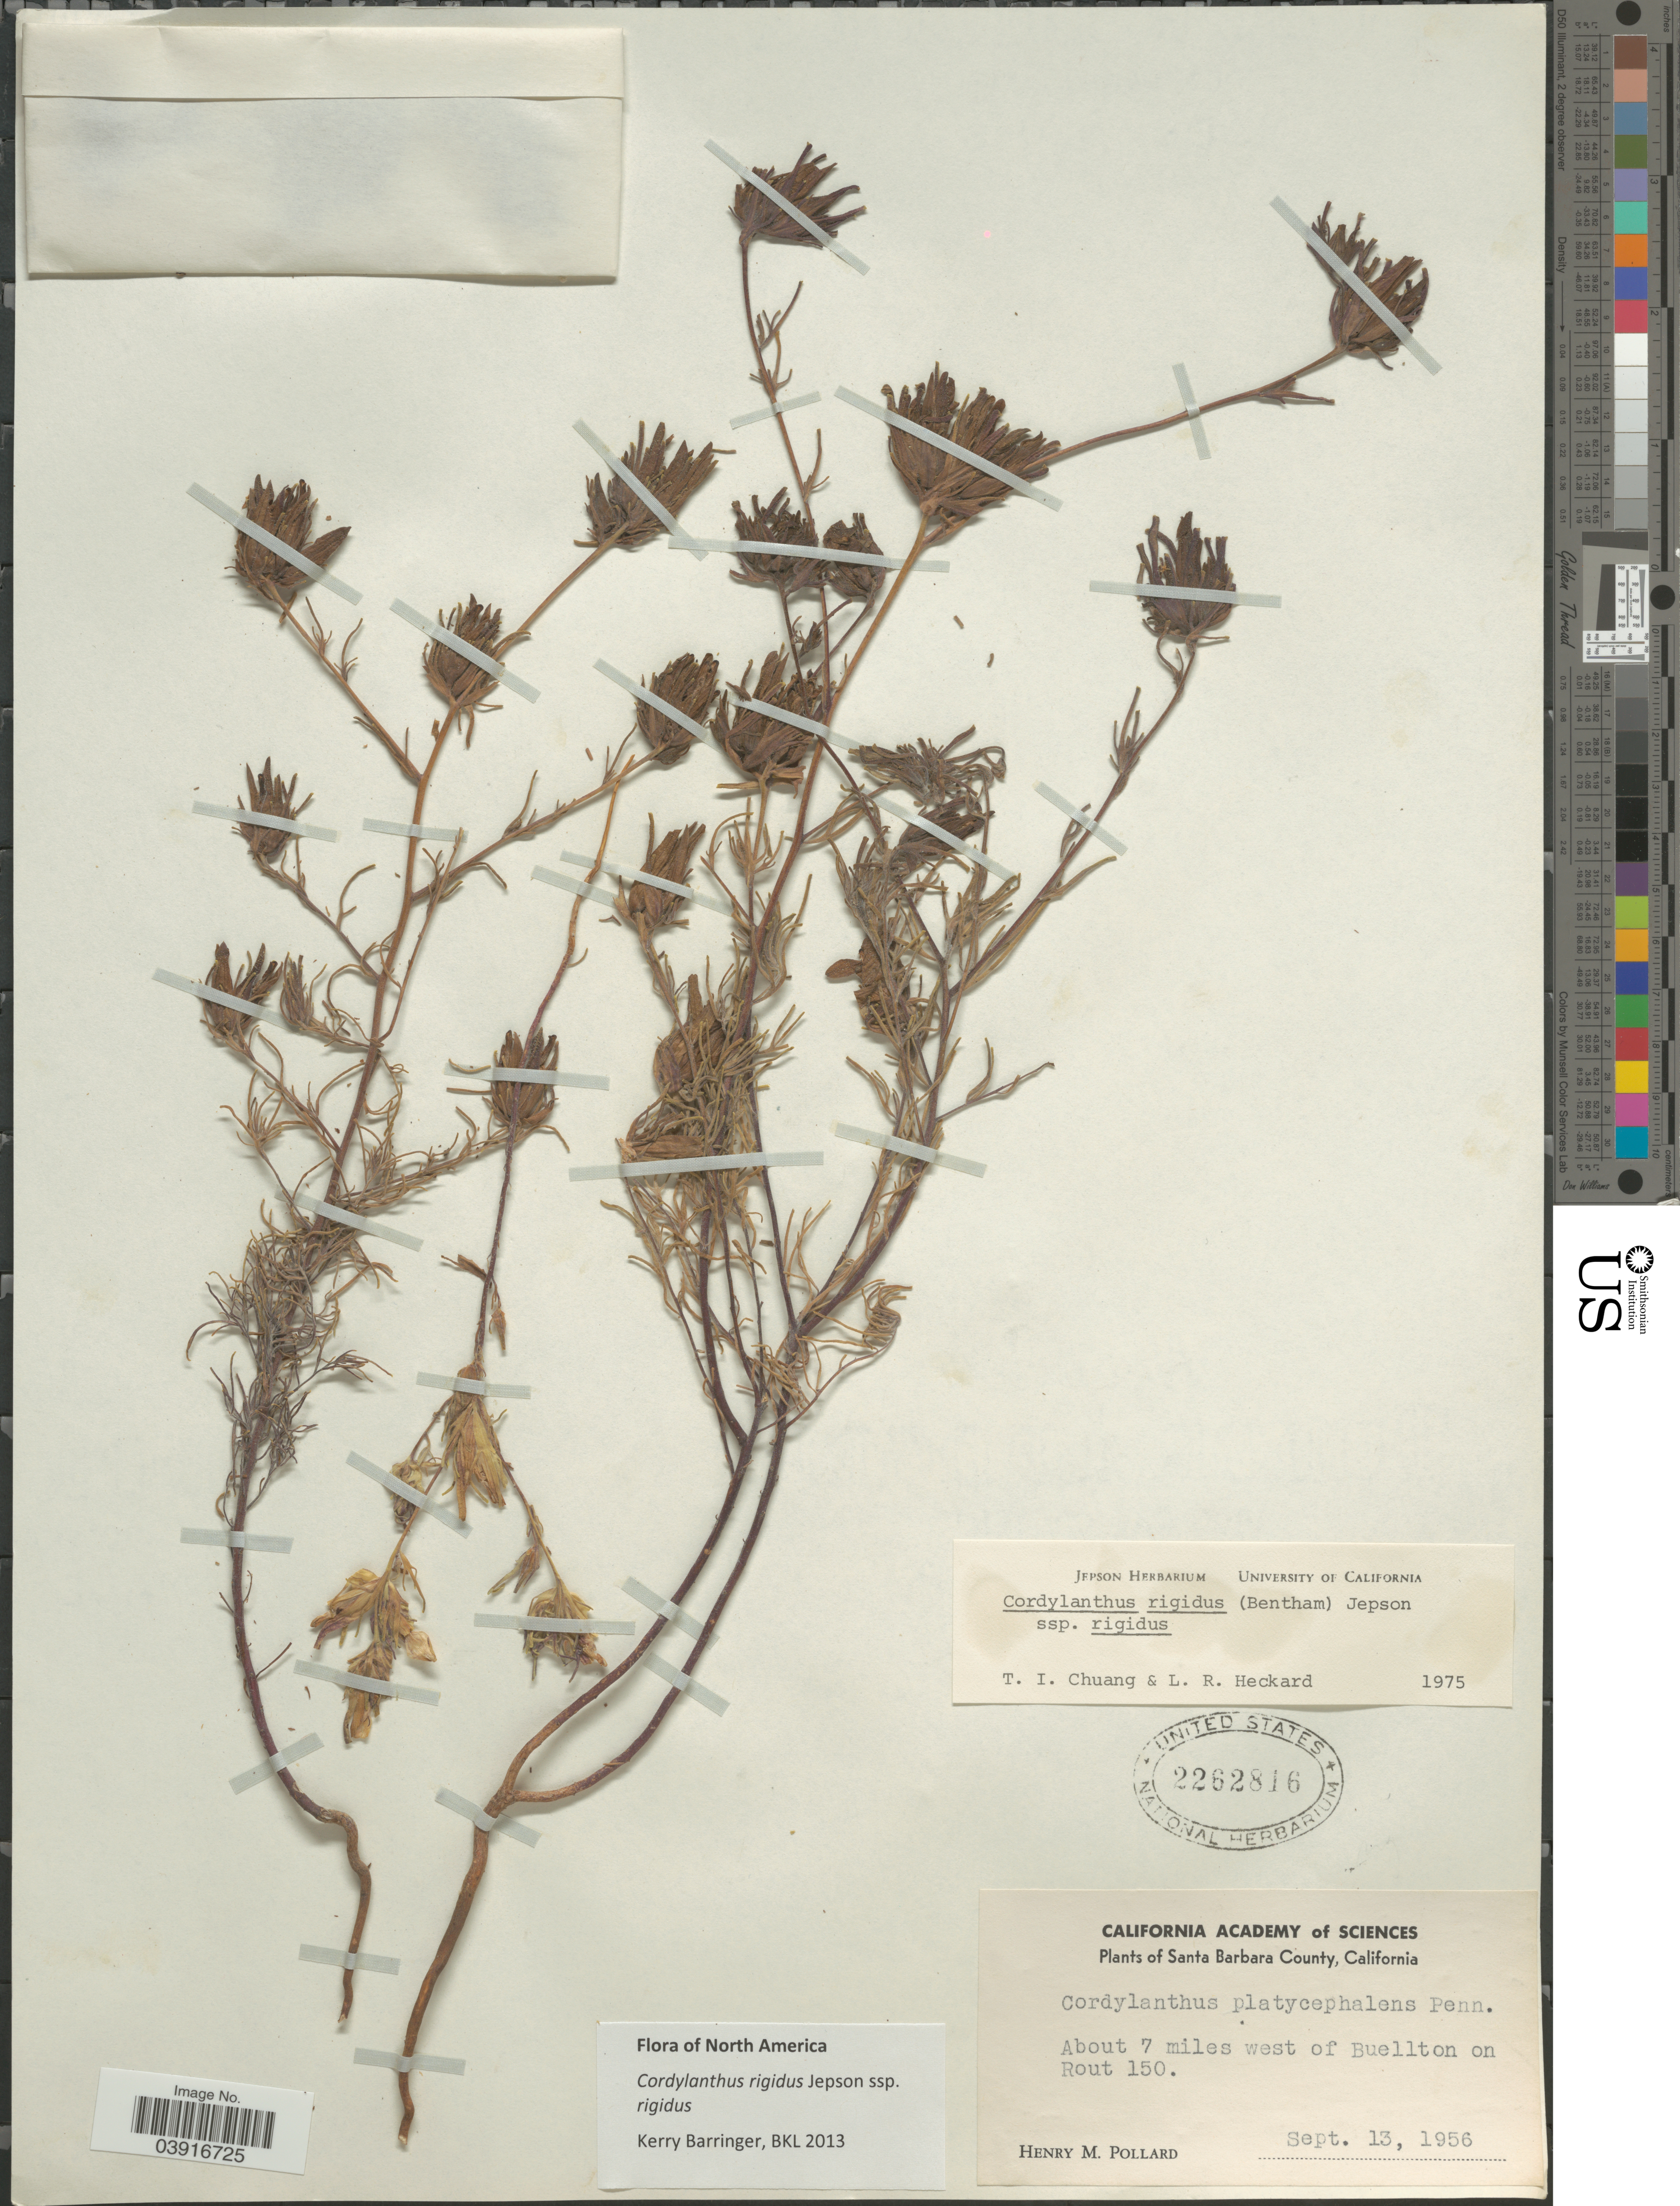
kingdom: Plantae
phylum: Tracheophyta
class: Magnoliopsida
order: Lamiales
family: Orobanchaceae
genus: Cordylanthus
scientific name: Cordylanthus rigidus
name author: (Benth.) Jeps.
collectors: H. M. Pollard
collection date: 1956-09-13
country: United States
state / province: California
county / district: Santa Barbara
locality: Santa Barbara County. About 7 miles west of Buellton on Rout 150.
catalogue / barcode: US 2262816